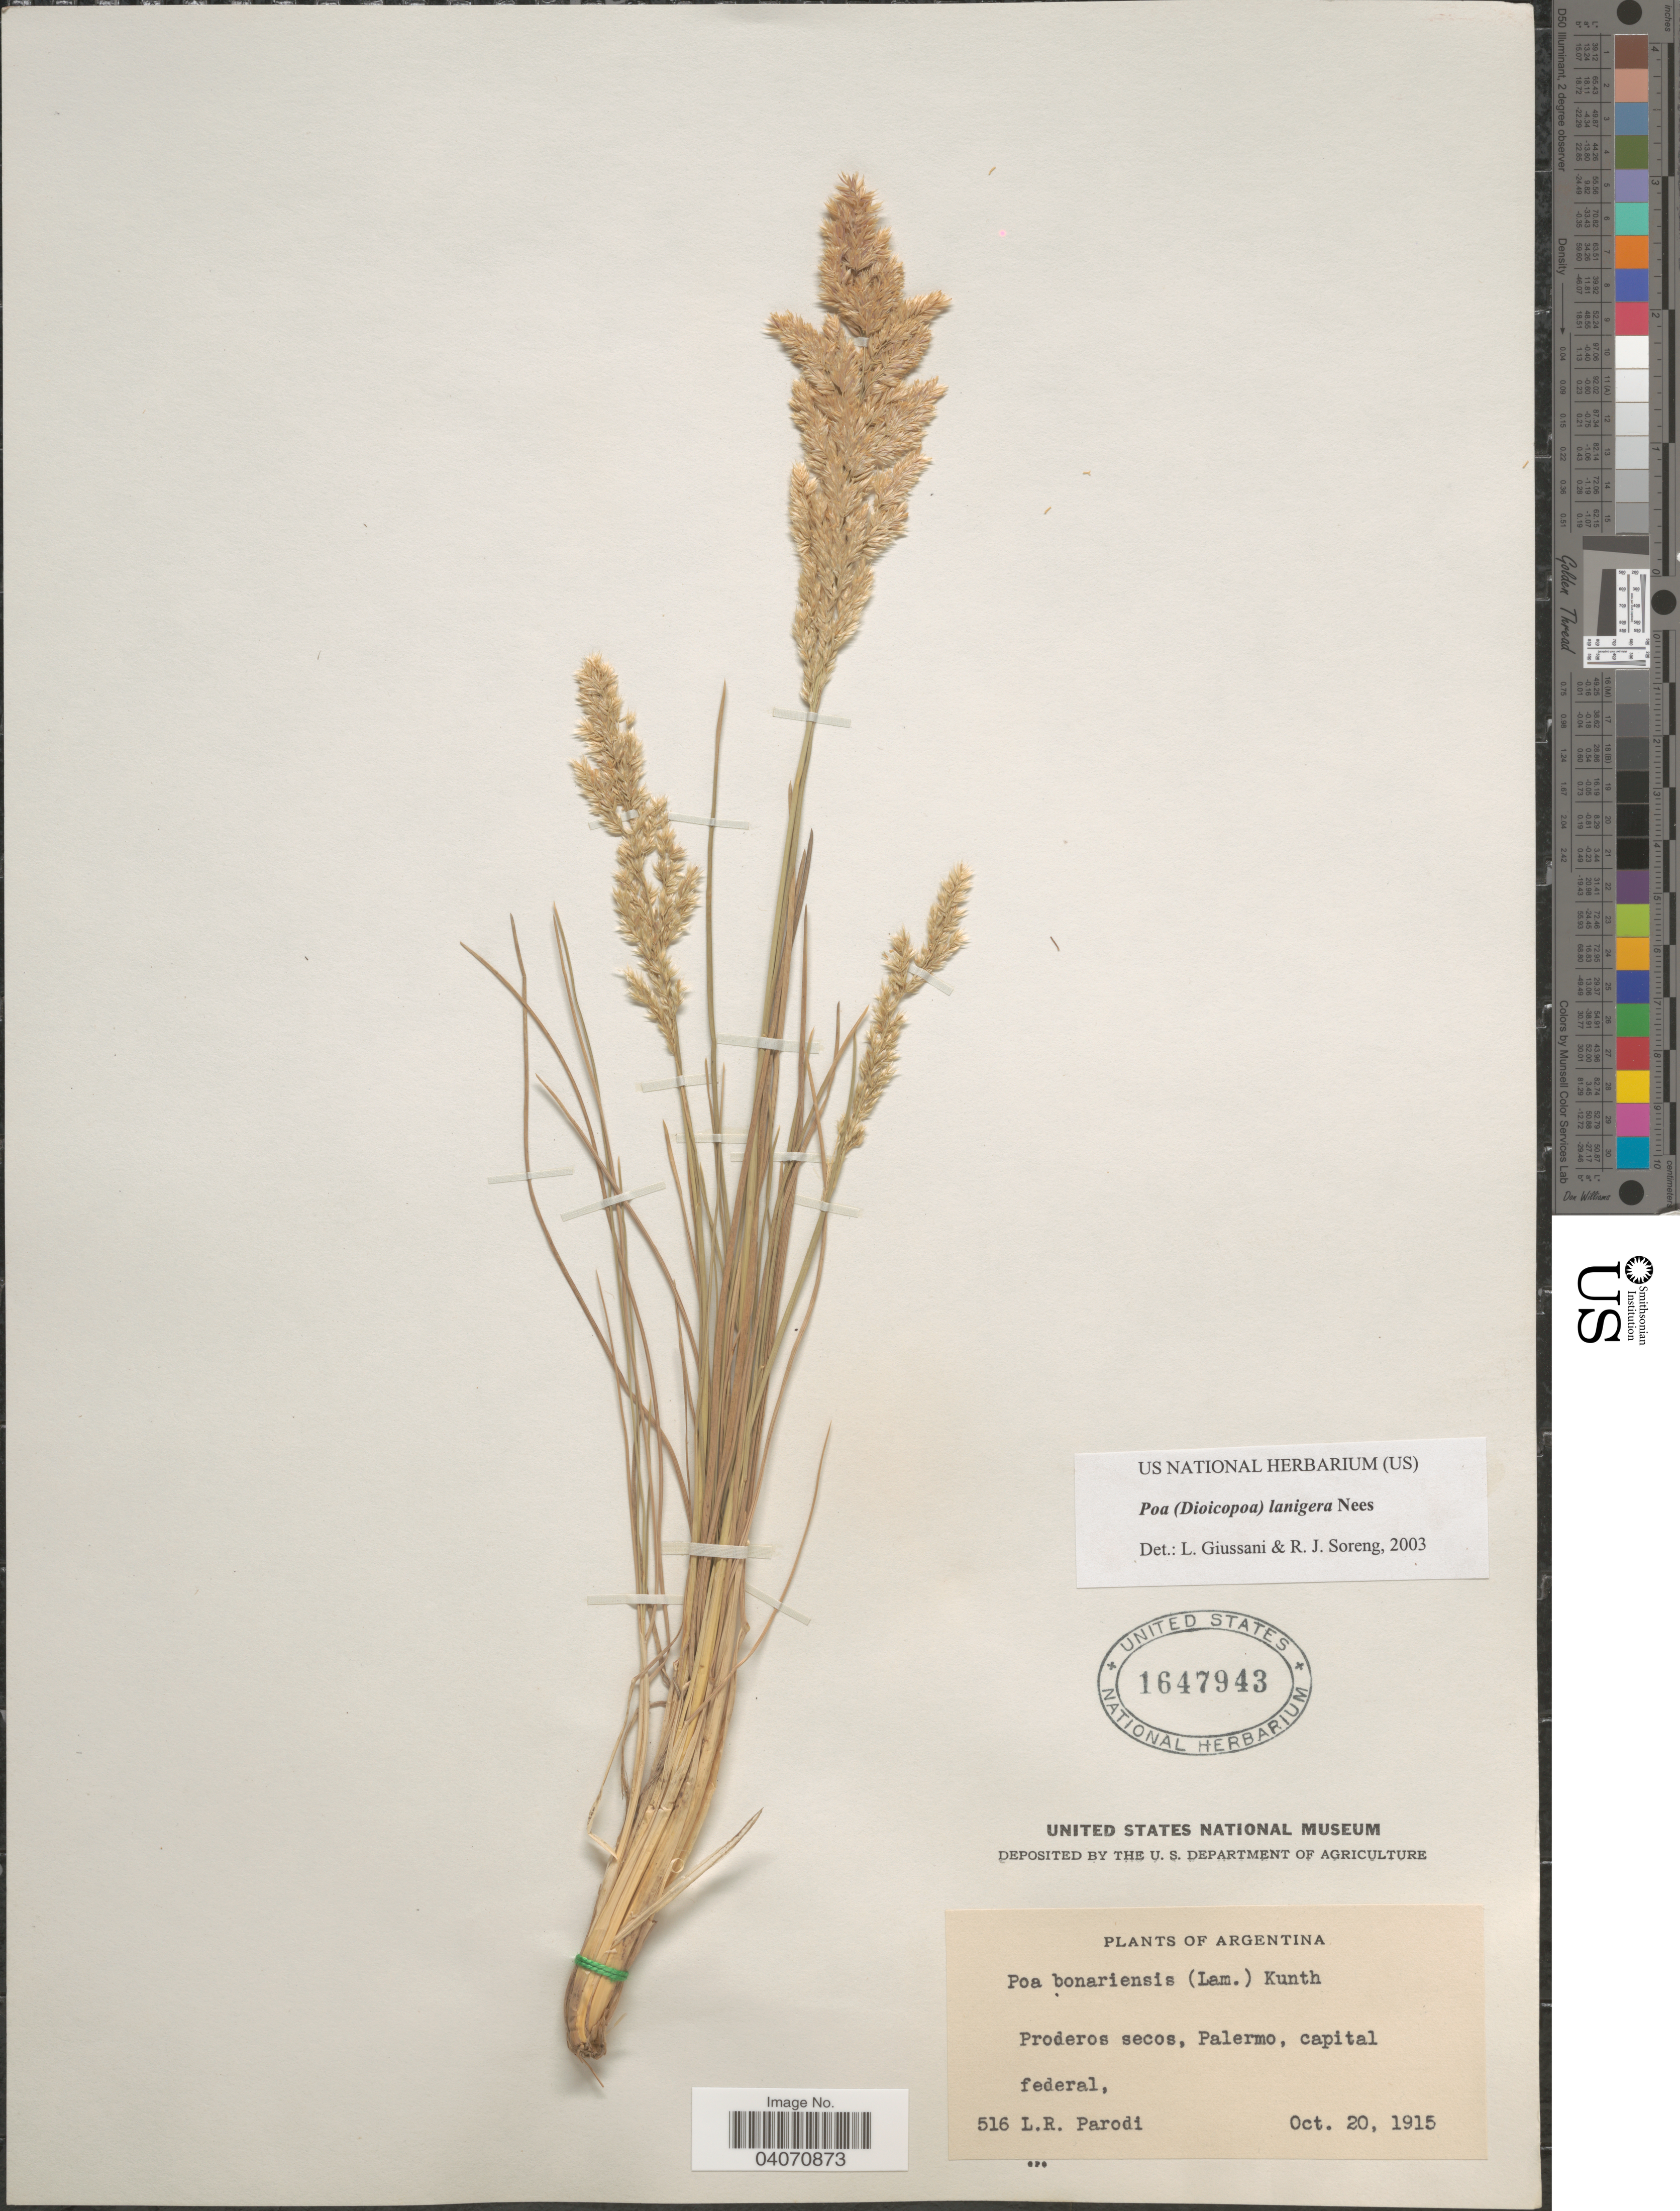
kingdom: Plantae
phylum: Tracheophyta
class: Liliopsida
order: Poales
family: Poaceae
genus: Poa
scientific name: Poa lanigera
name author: Nees in Mart.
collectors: L. R. Parodi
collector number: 516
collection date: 1915-10-20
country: Argentina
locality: Proderos secos, Palermo, capital federal.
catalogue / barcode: US 1647943